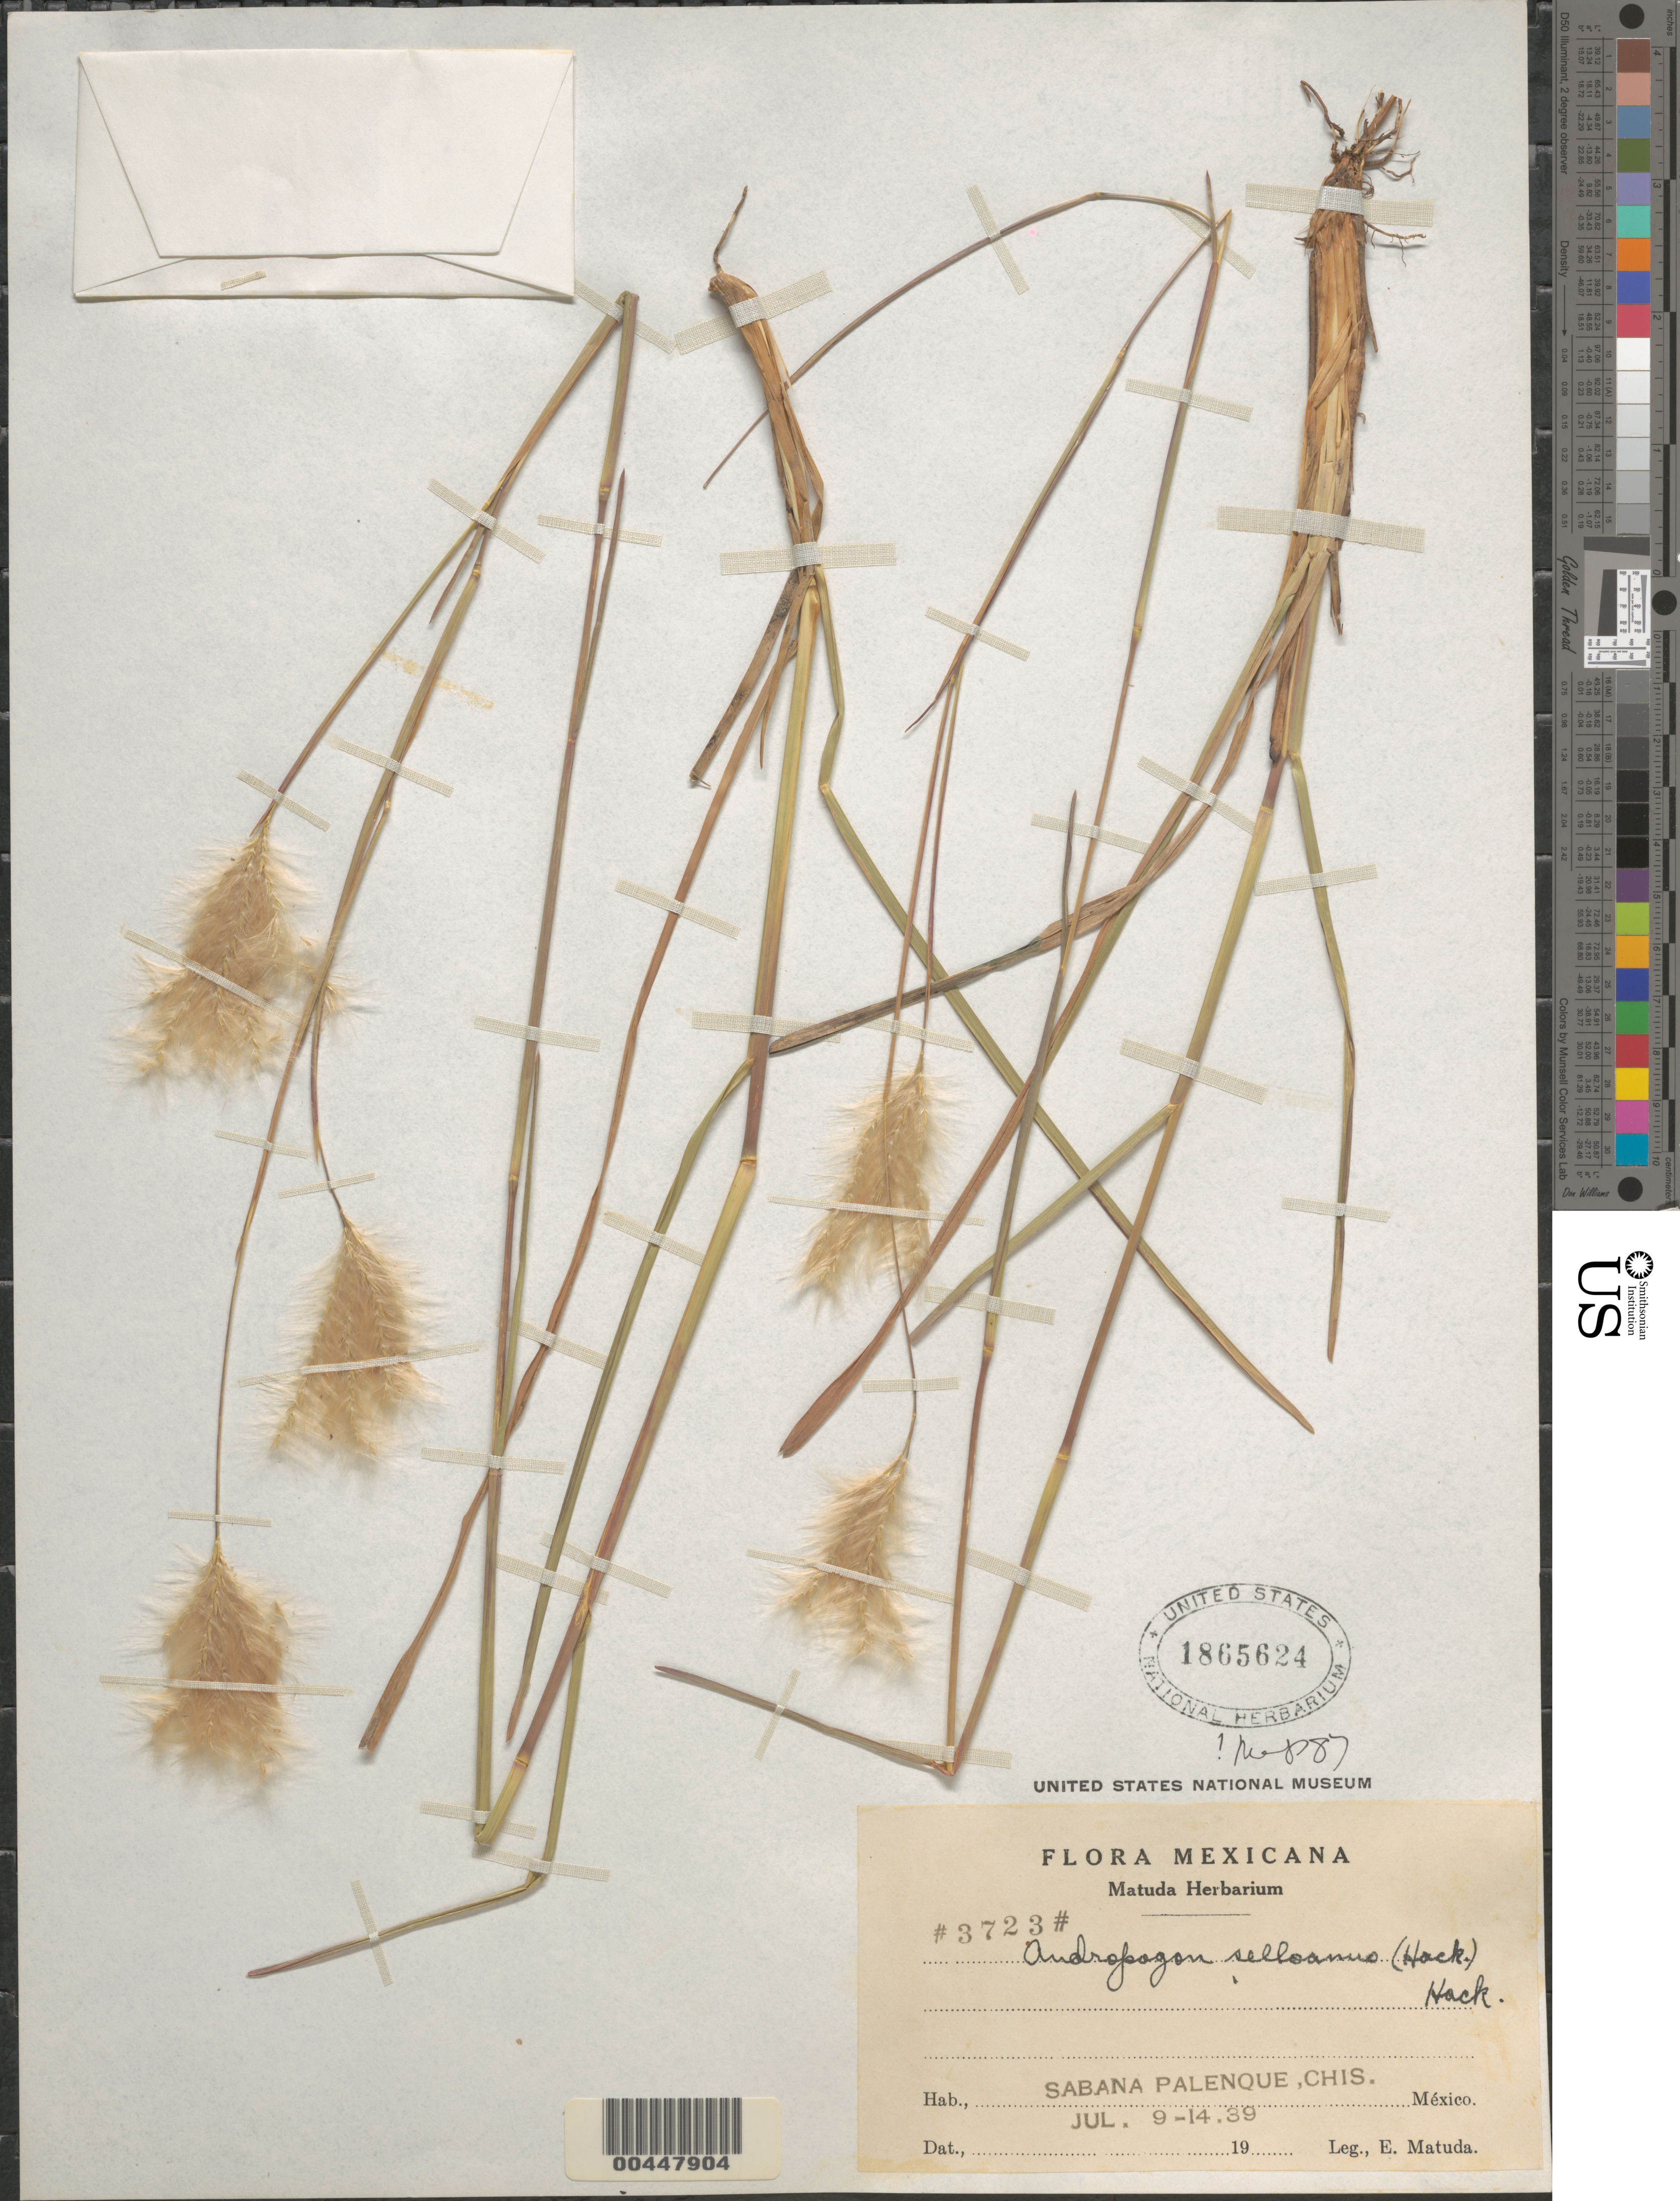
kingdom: Plantae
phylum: Tracheophyta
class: Liliopsida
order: Poales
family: Poaceae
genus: Andropogon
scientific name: Andropogon selloanus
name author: (Hack.) Hack.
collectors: E. Matuda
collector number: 3723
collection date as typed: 9 Jul 1939 to 14 Jul 1939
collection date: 1939-07-09/1939-07-14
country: Mexico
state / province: Chiapas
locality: Sabana Palenque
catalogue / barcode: US 1865624